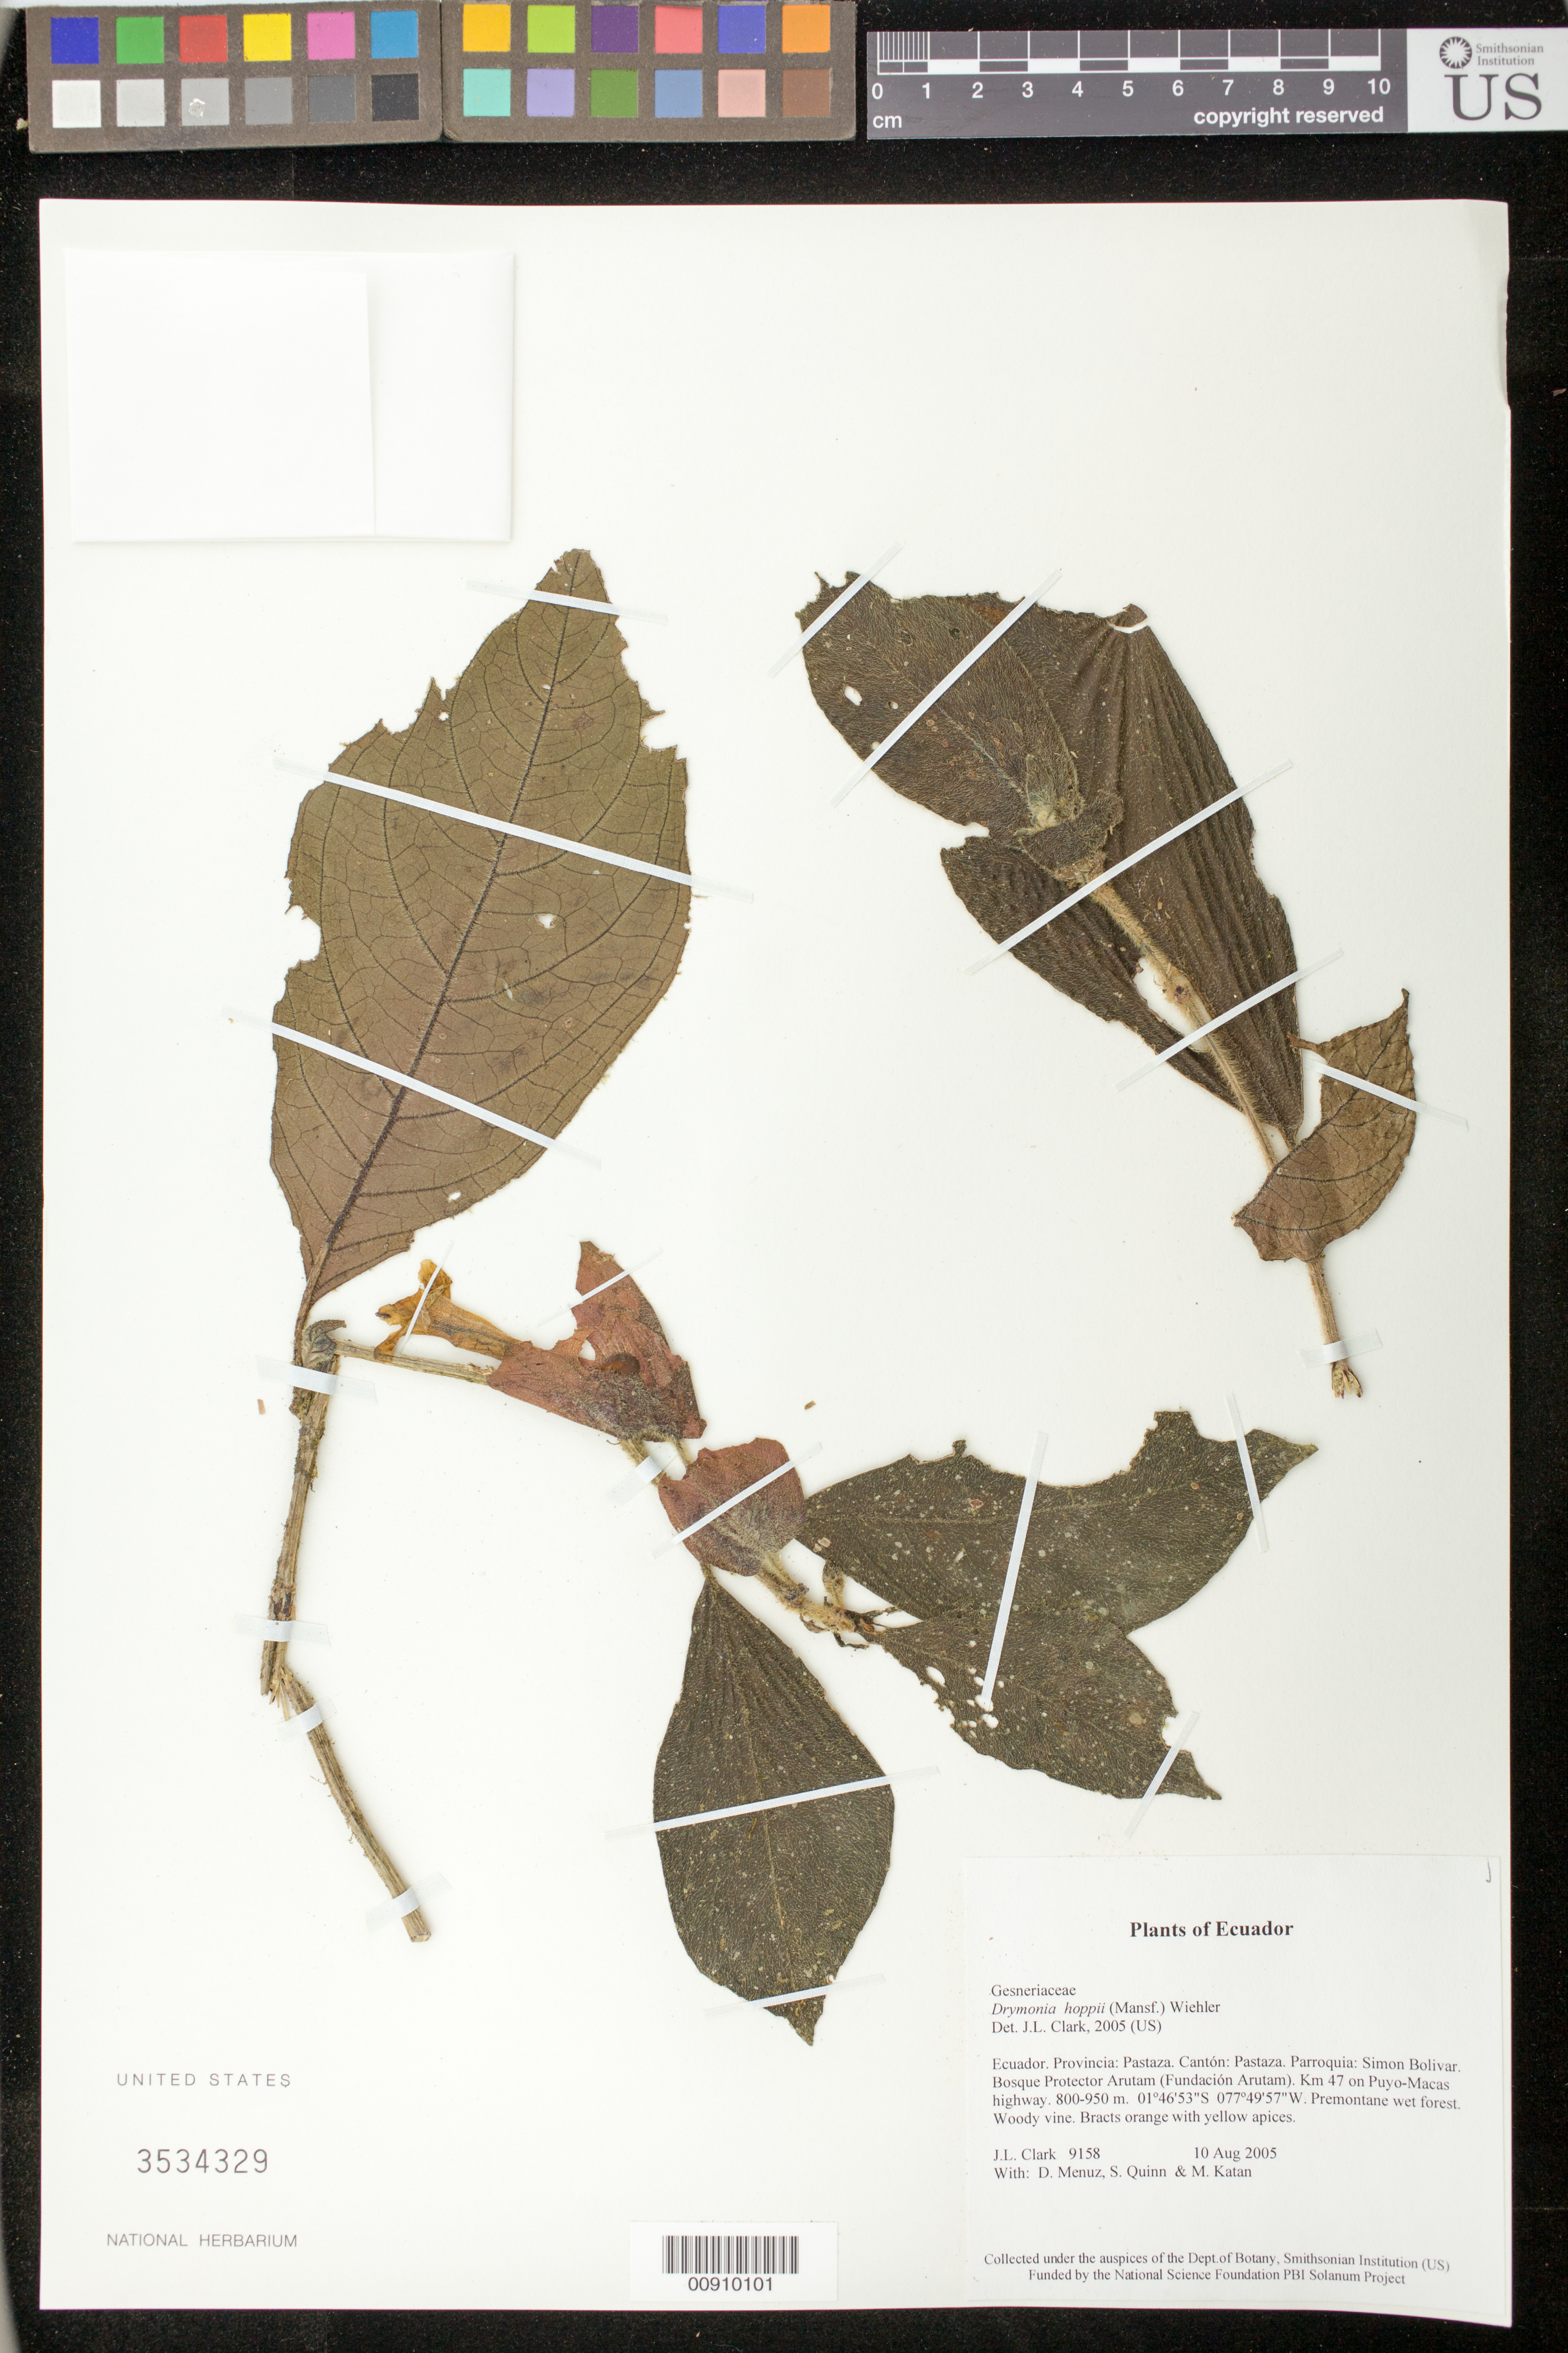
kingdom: Plantae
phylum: Tracheophyta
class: Magnoliopsida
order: Lamiales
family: Gesneriaceae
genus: Drymonia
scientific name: Drymonia hoppii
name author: (Mansf.) Wiehler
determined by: Clark, J. L., (SEL), The Marie Selby Botanical Garden (UNITED STATES)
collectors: J. L. Clark, D. Menuz, S. Quinn & M. Katan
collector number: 9158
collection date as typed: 10 Aug 2005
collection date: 2005-08-10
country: Ecuador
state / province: Pastaza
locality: Pastaza. Parroquia: Simon Bolivar. Bosque Protector Arutam (Fundación Arutam). Km 47 on Puyo-Macas highway.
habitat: Premontane wet forest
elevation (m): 800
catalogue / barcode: US 3534329